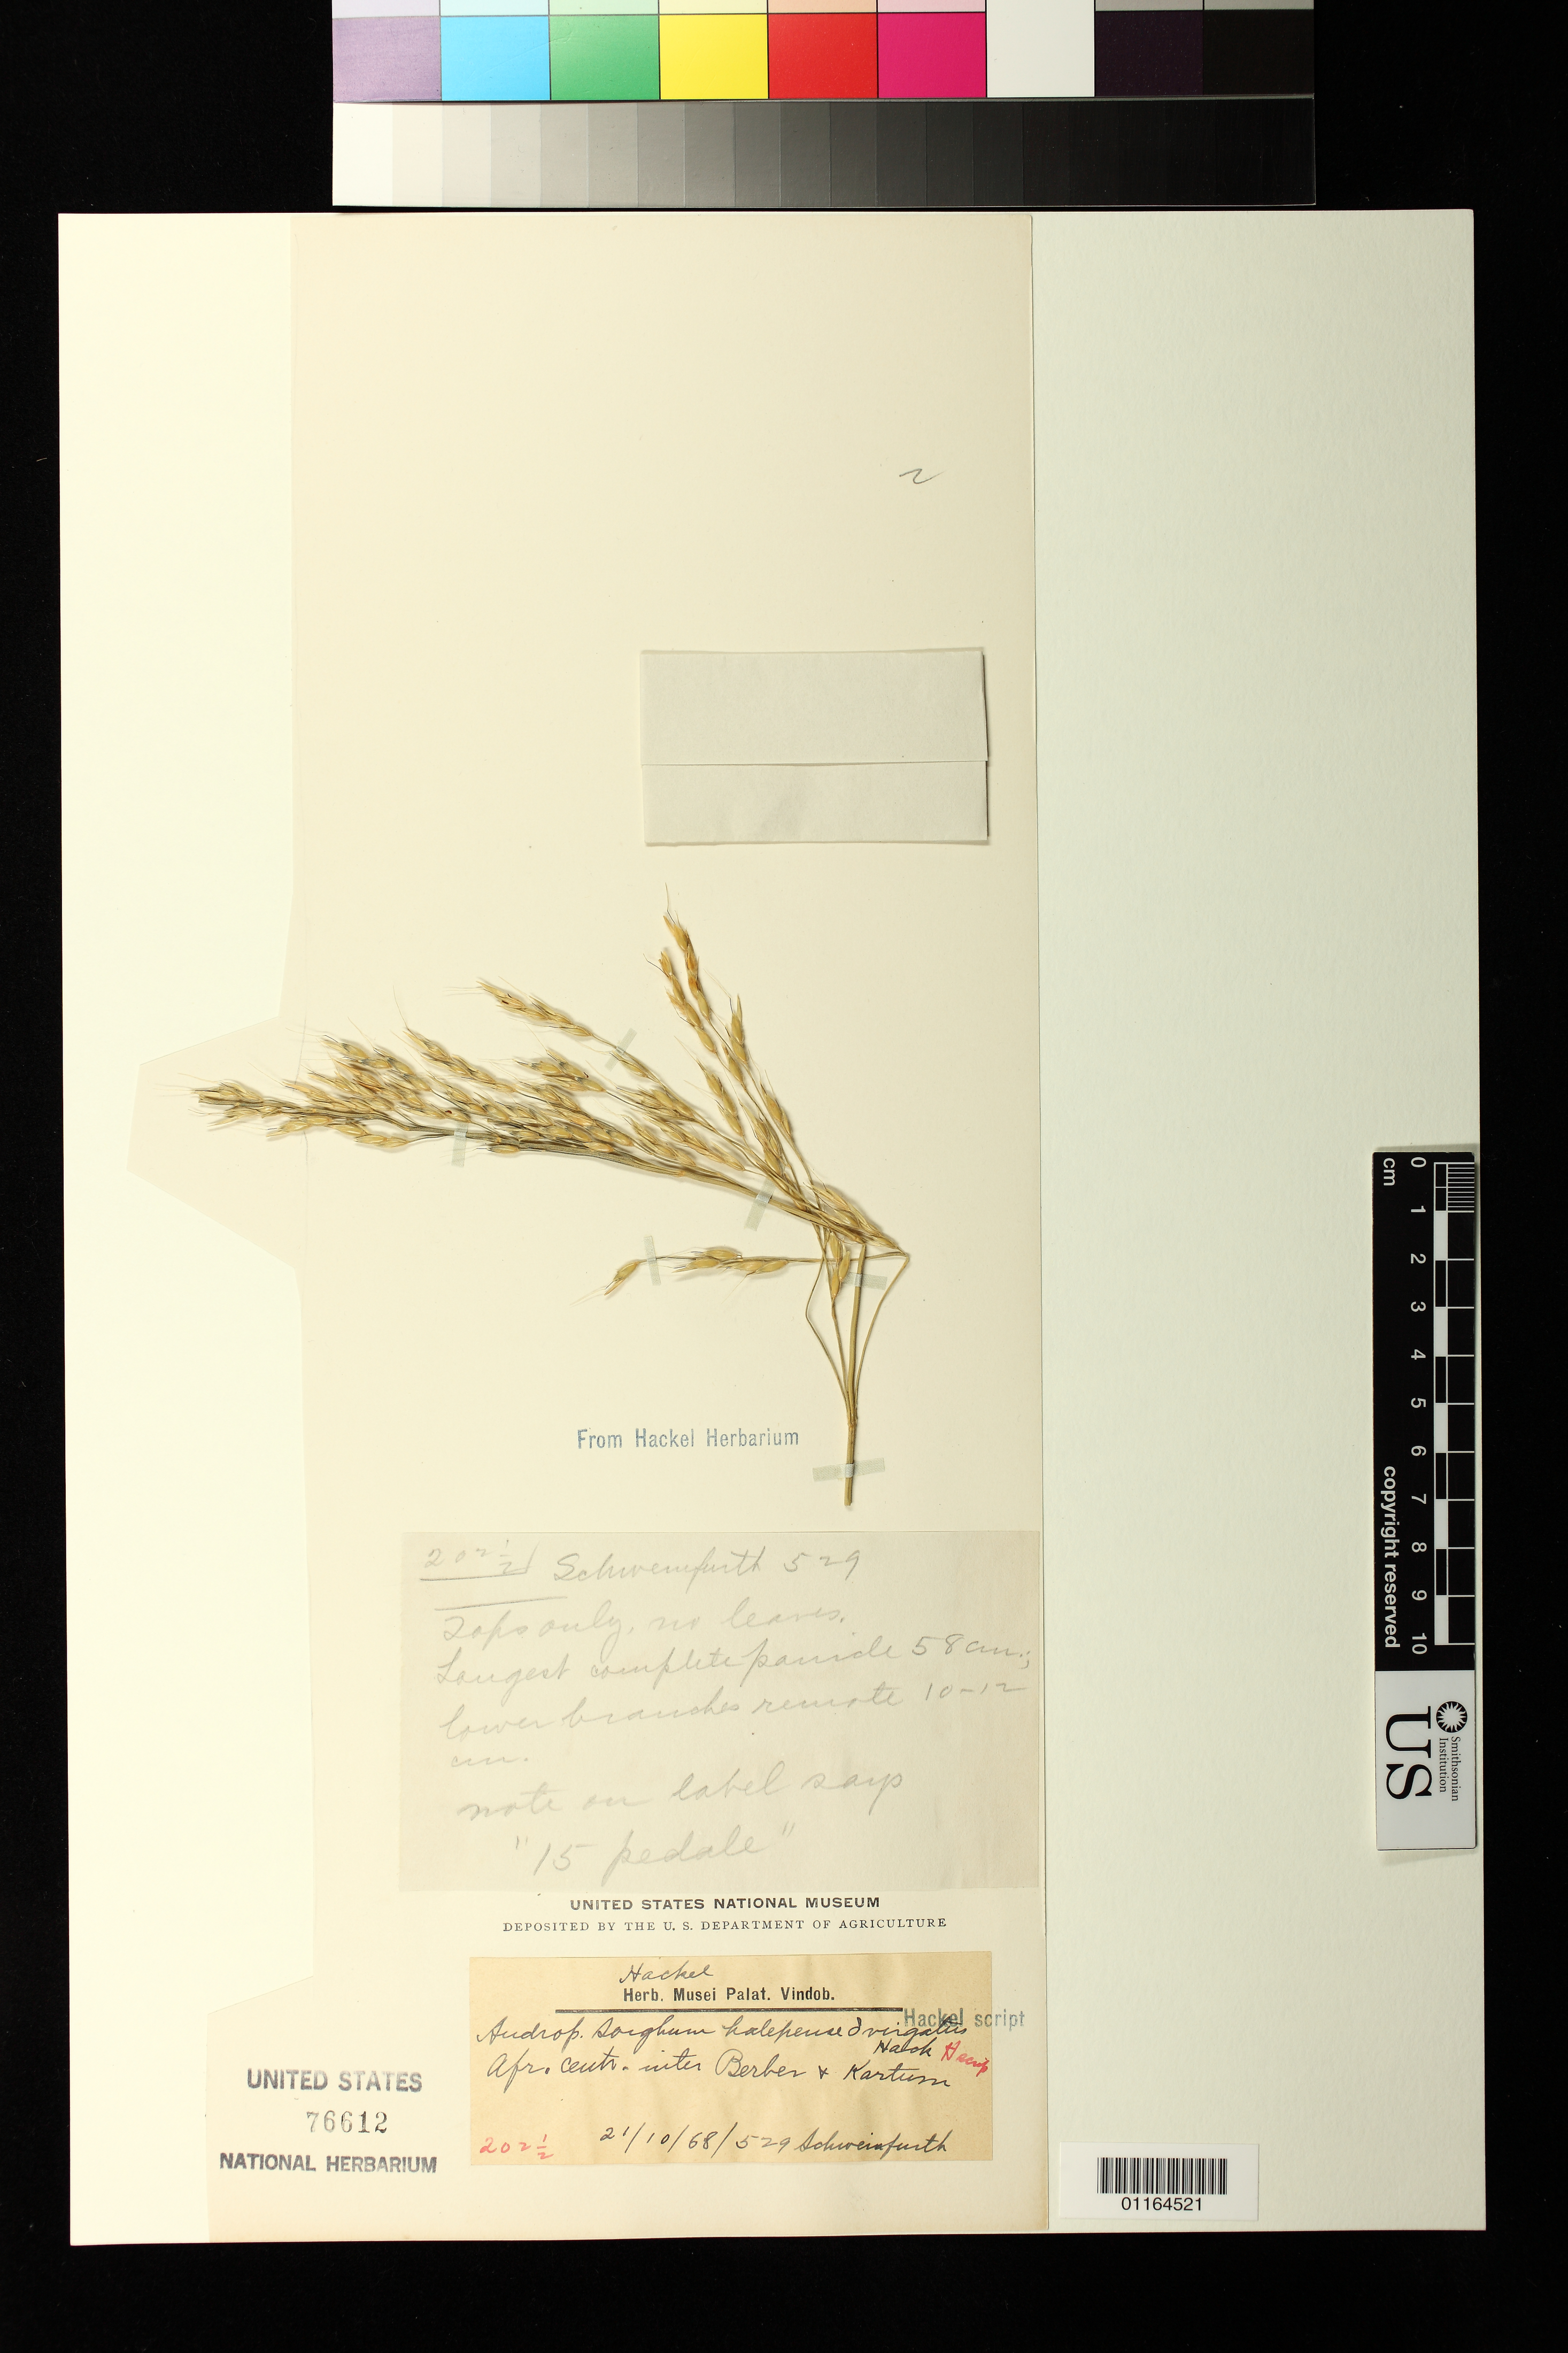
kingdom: Plantae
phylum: Tracheophyta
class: Liliopsida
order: Poales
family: Poaceae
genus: Andropogon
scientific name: Andropogon sorghum var. virgatus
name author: Hack.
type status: Syntype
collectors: G. A. Schweinfurth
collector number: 529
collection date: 1868-10-21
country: Sudan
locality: Afr. centr. inter Berber & Kartum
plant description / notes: Fragmentary material of type specimen ex herb. Hackel (Vienna)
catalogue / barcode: US 76612